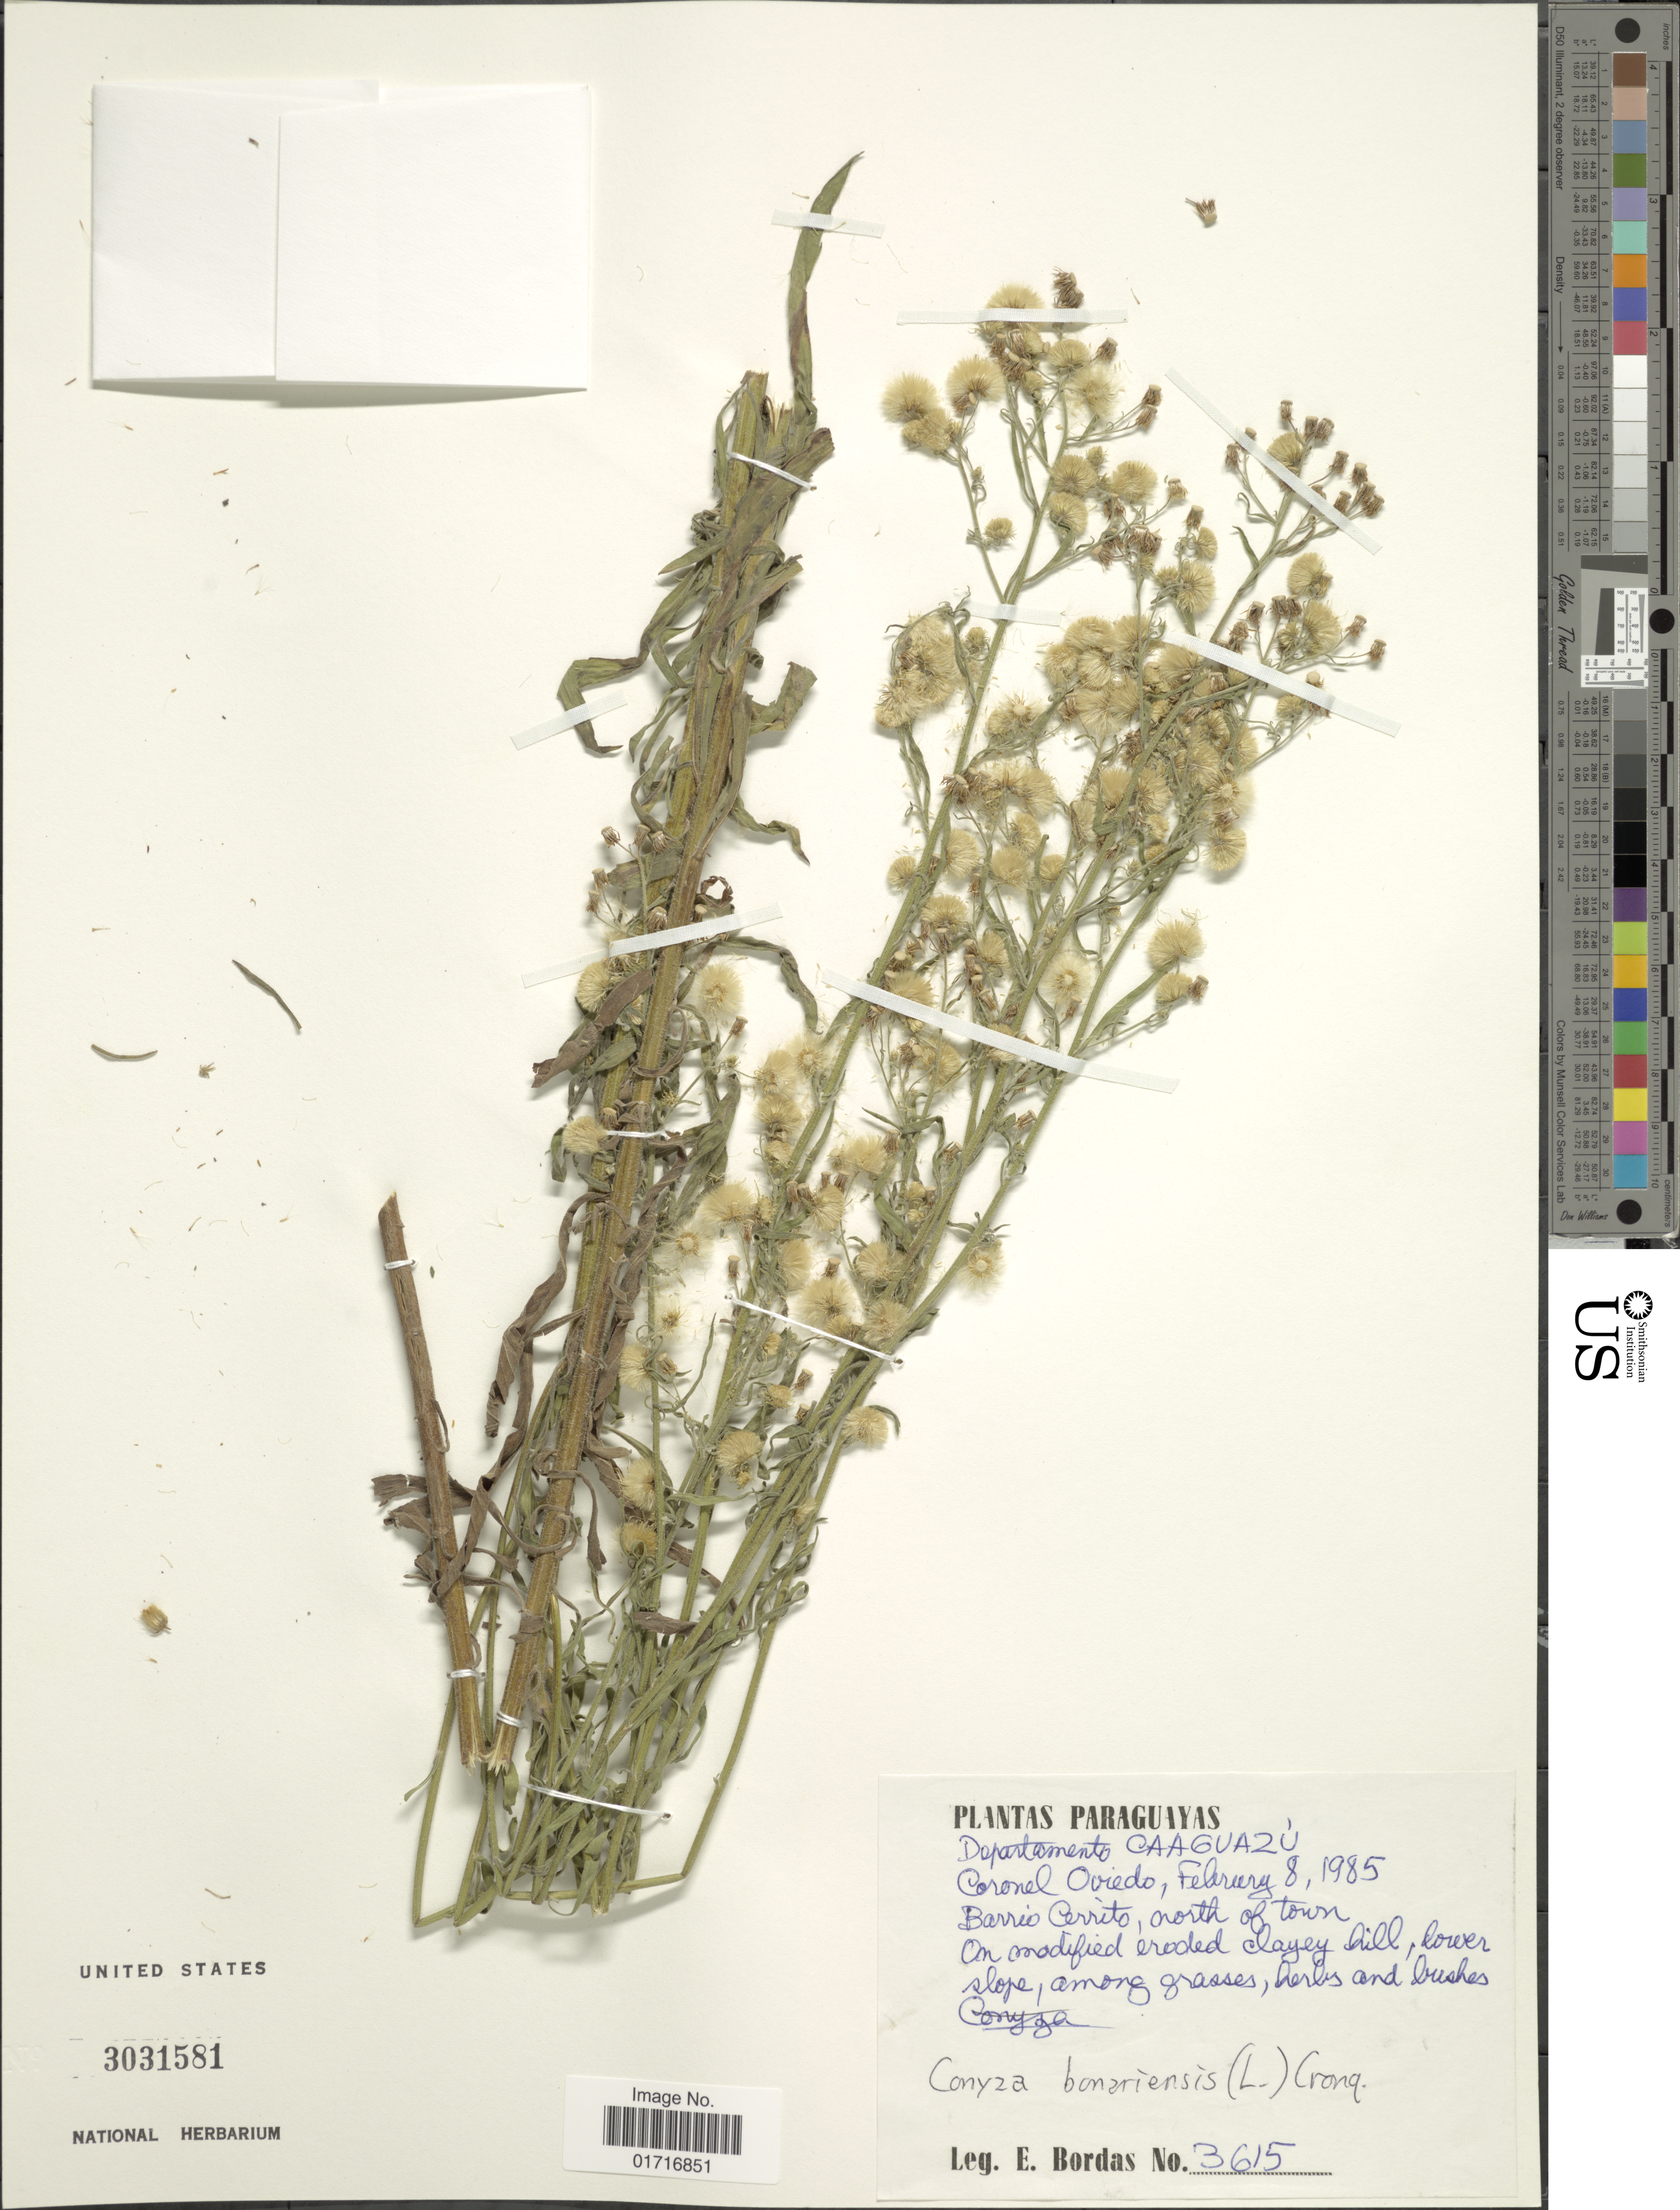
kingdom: Plantae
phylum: Tracheophyta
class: Magnoliopsida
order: Asterales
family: Asteraceae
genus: Conyza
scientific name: Conyza bonariensis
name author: (L.) Cronq.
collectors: E. Bordas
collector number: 3615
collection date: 1985-02-08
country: Paraguay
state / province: Caaguazu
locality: Departamento Caaguazu, Coronel Oviedo. Barrio Cerrito, north of town.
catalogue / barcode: US 3031581